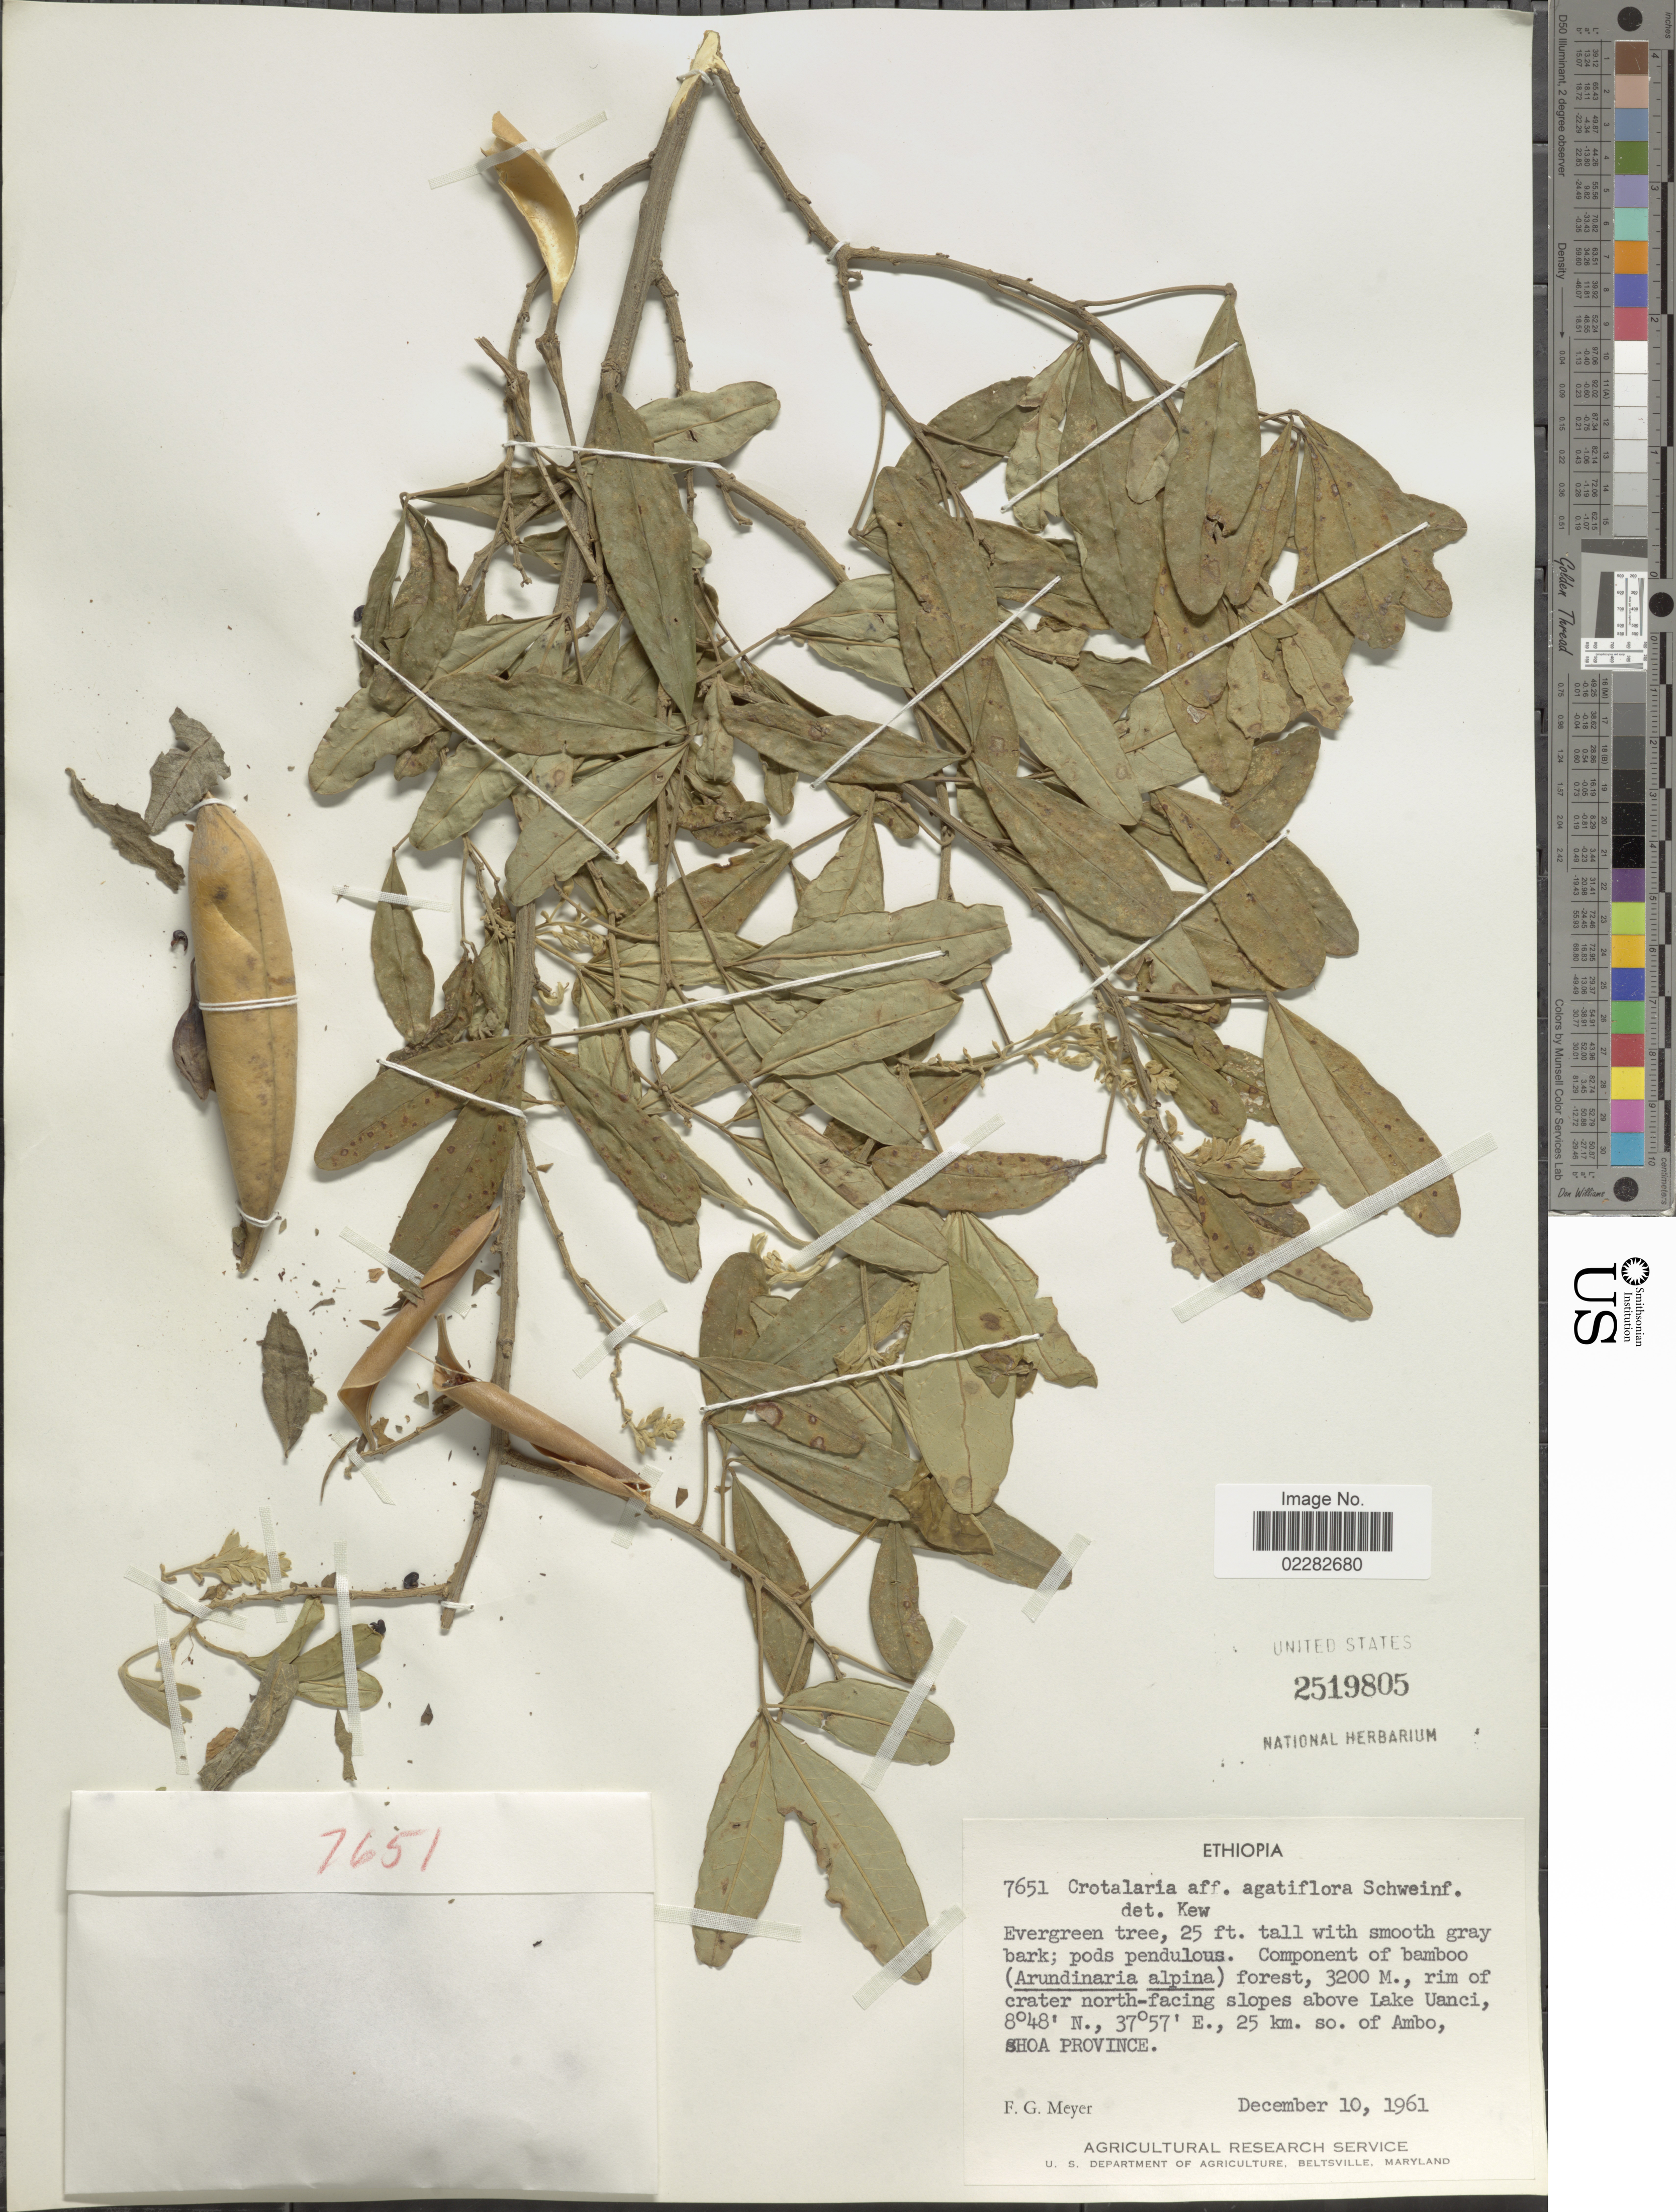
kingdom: Plantae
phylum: Tracheophyta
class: Magnoliopsida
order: Fabales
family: Fabaceae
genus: Crotalaria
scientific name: Crotalaria agatiflora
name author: Schweinf.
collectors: F. G. Meyer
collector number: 7651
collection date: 1961-12-10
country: Ethiopia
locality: Rim of crater north-facing slopes above Lake Uanci, 25 km. so. of Ambo, Shoa Province.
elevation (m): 3200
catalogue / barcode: US 2519805